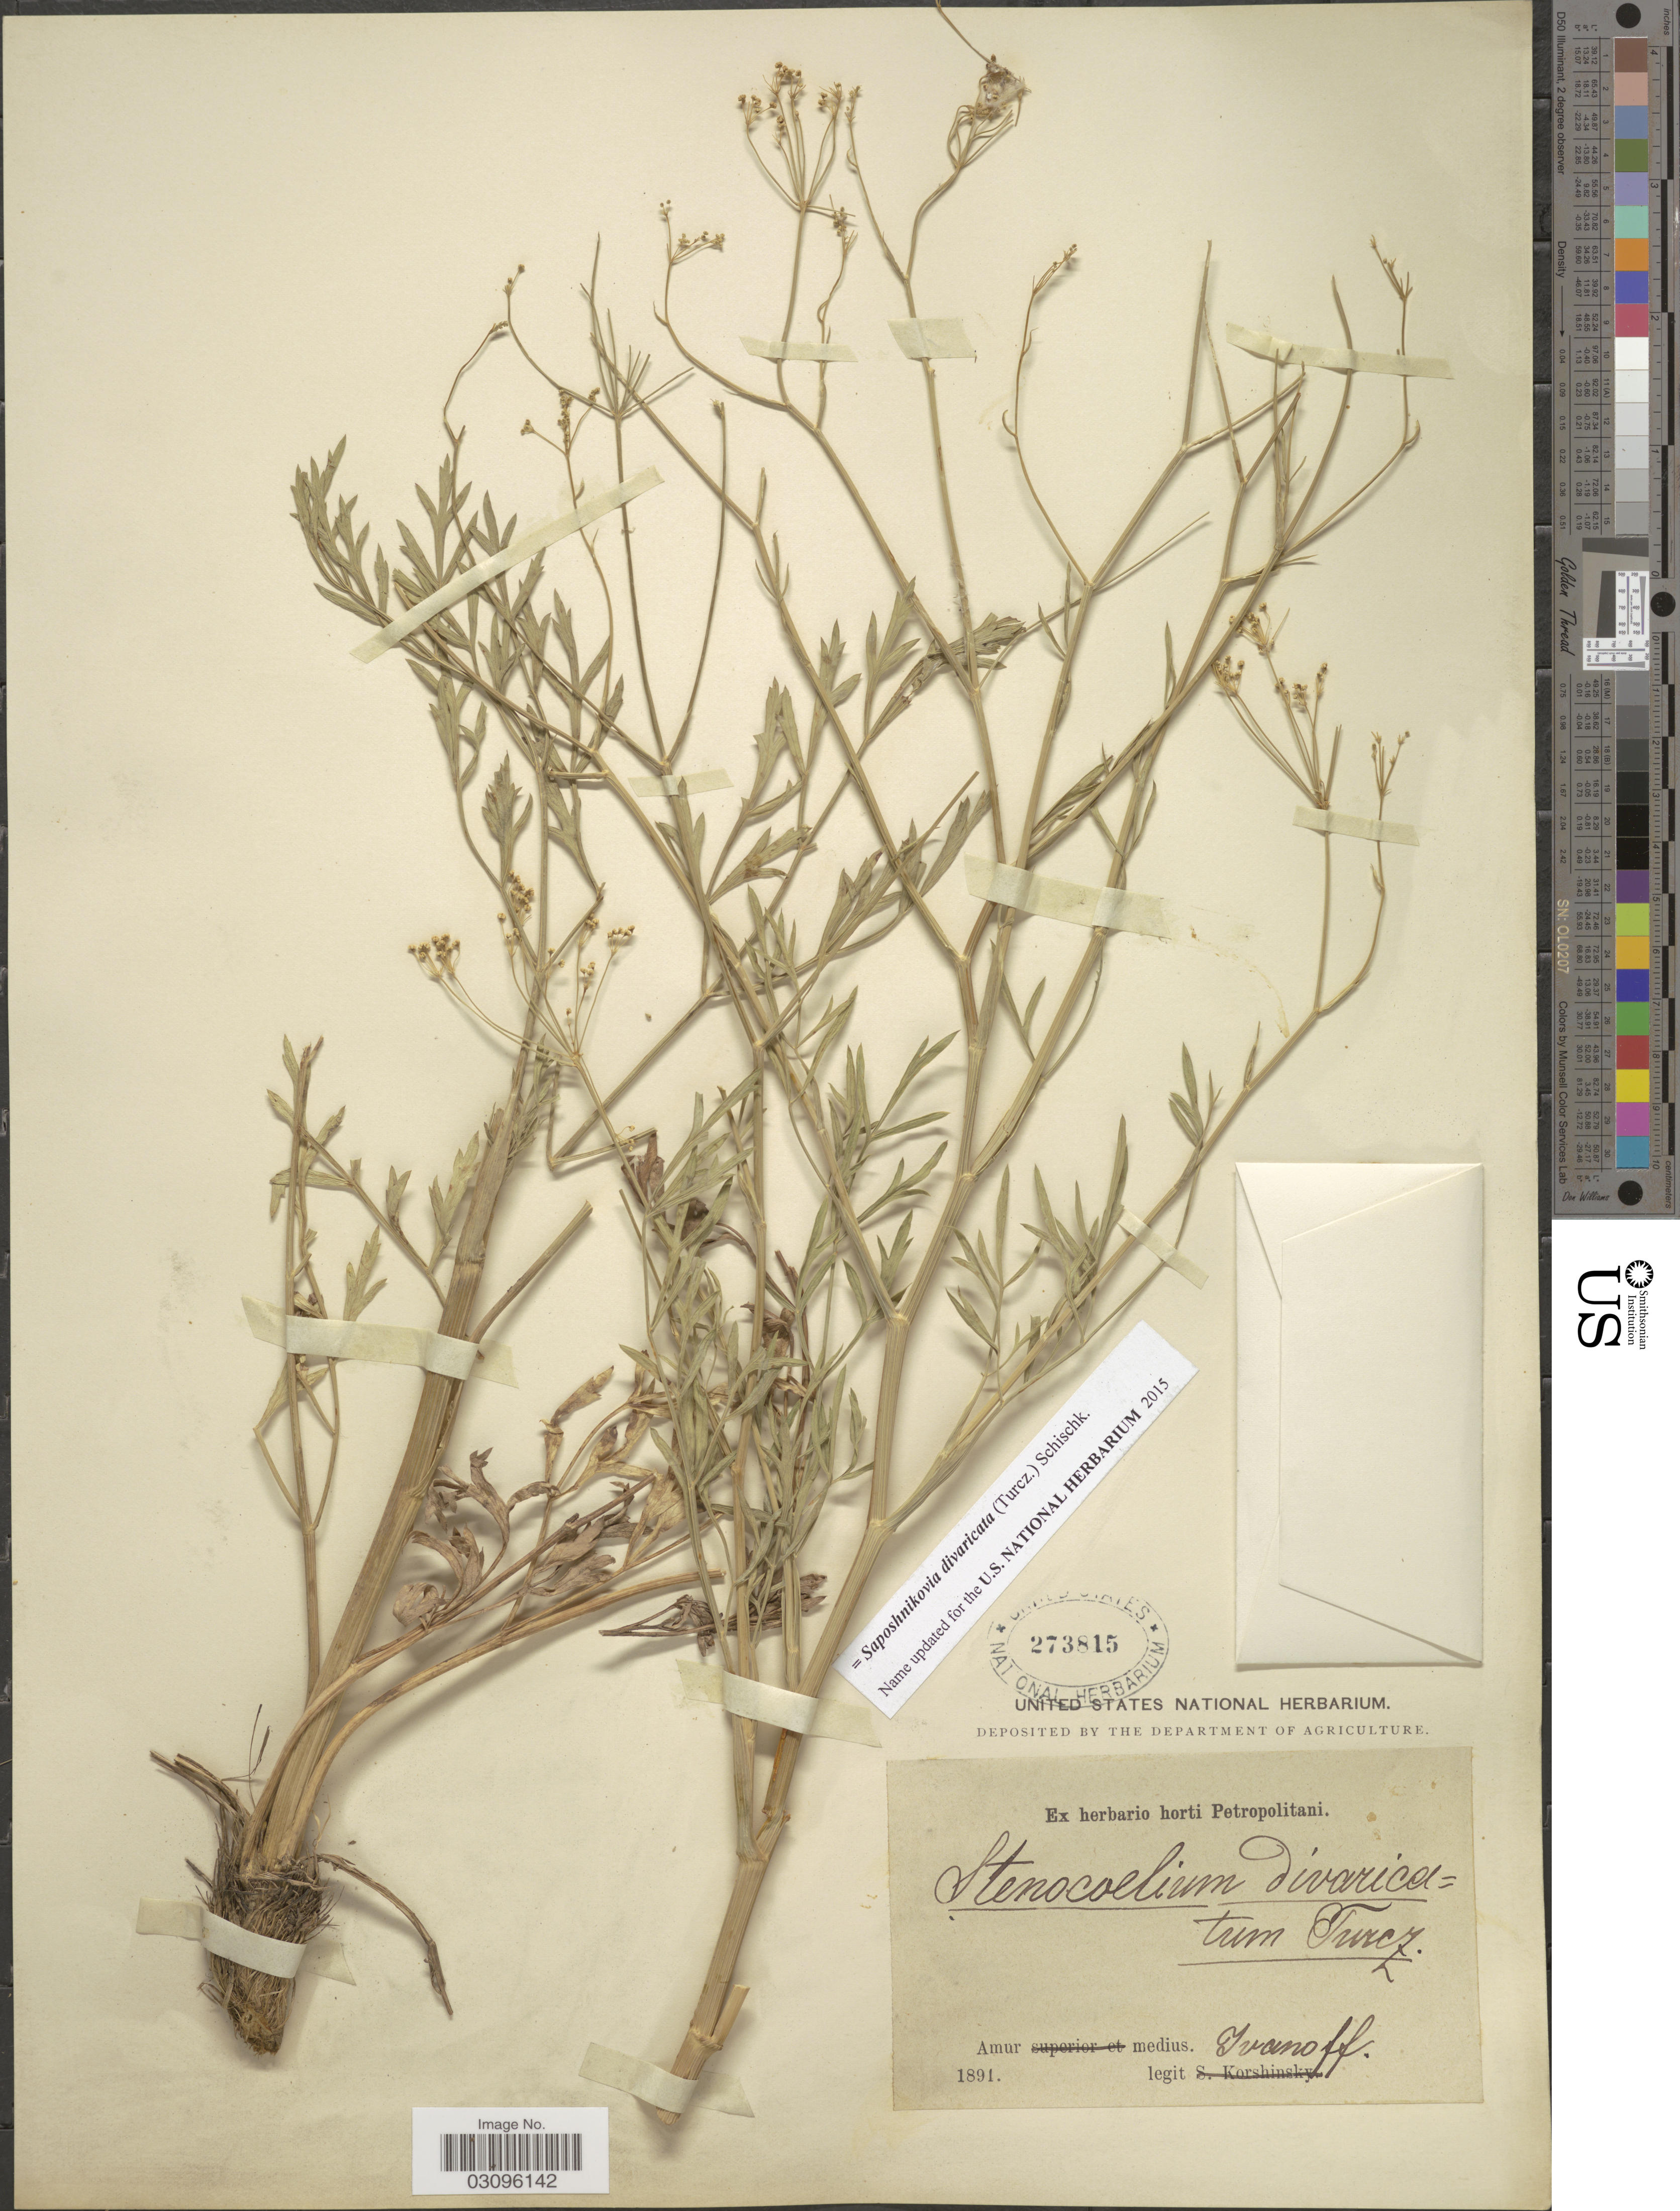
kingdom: Plantae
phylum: Tracheophyta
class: Magnoliopsida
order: Apiales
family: Apiaceae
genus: Saposhnikovia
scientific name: Saposhnikovia divaricata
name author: (Turcz.) Schischk.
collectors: Ivanoff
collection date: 1891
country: Russian Federation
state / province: Amur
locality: Amur medius.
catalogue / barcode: US 273815